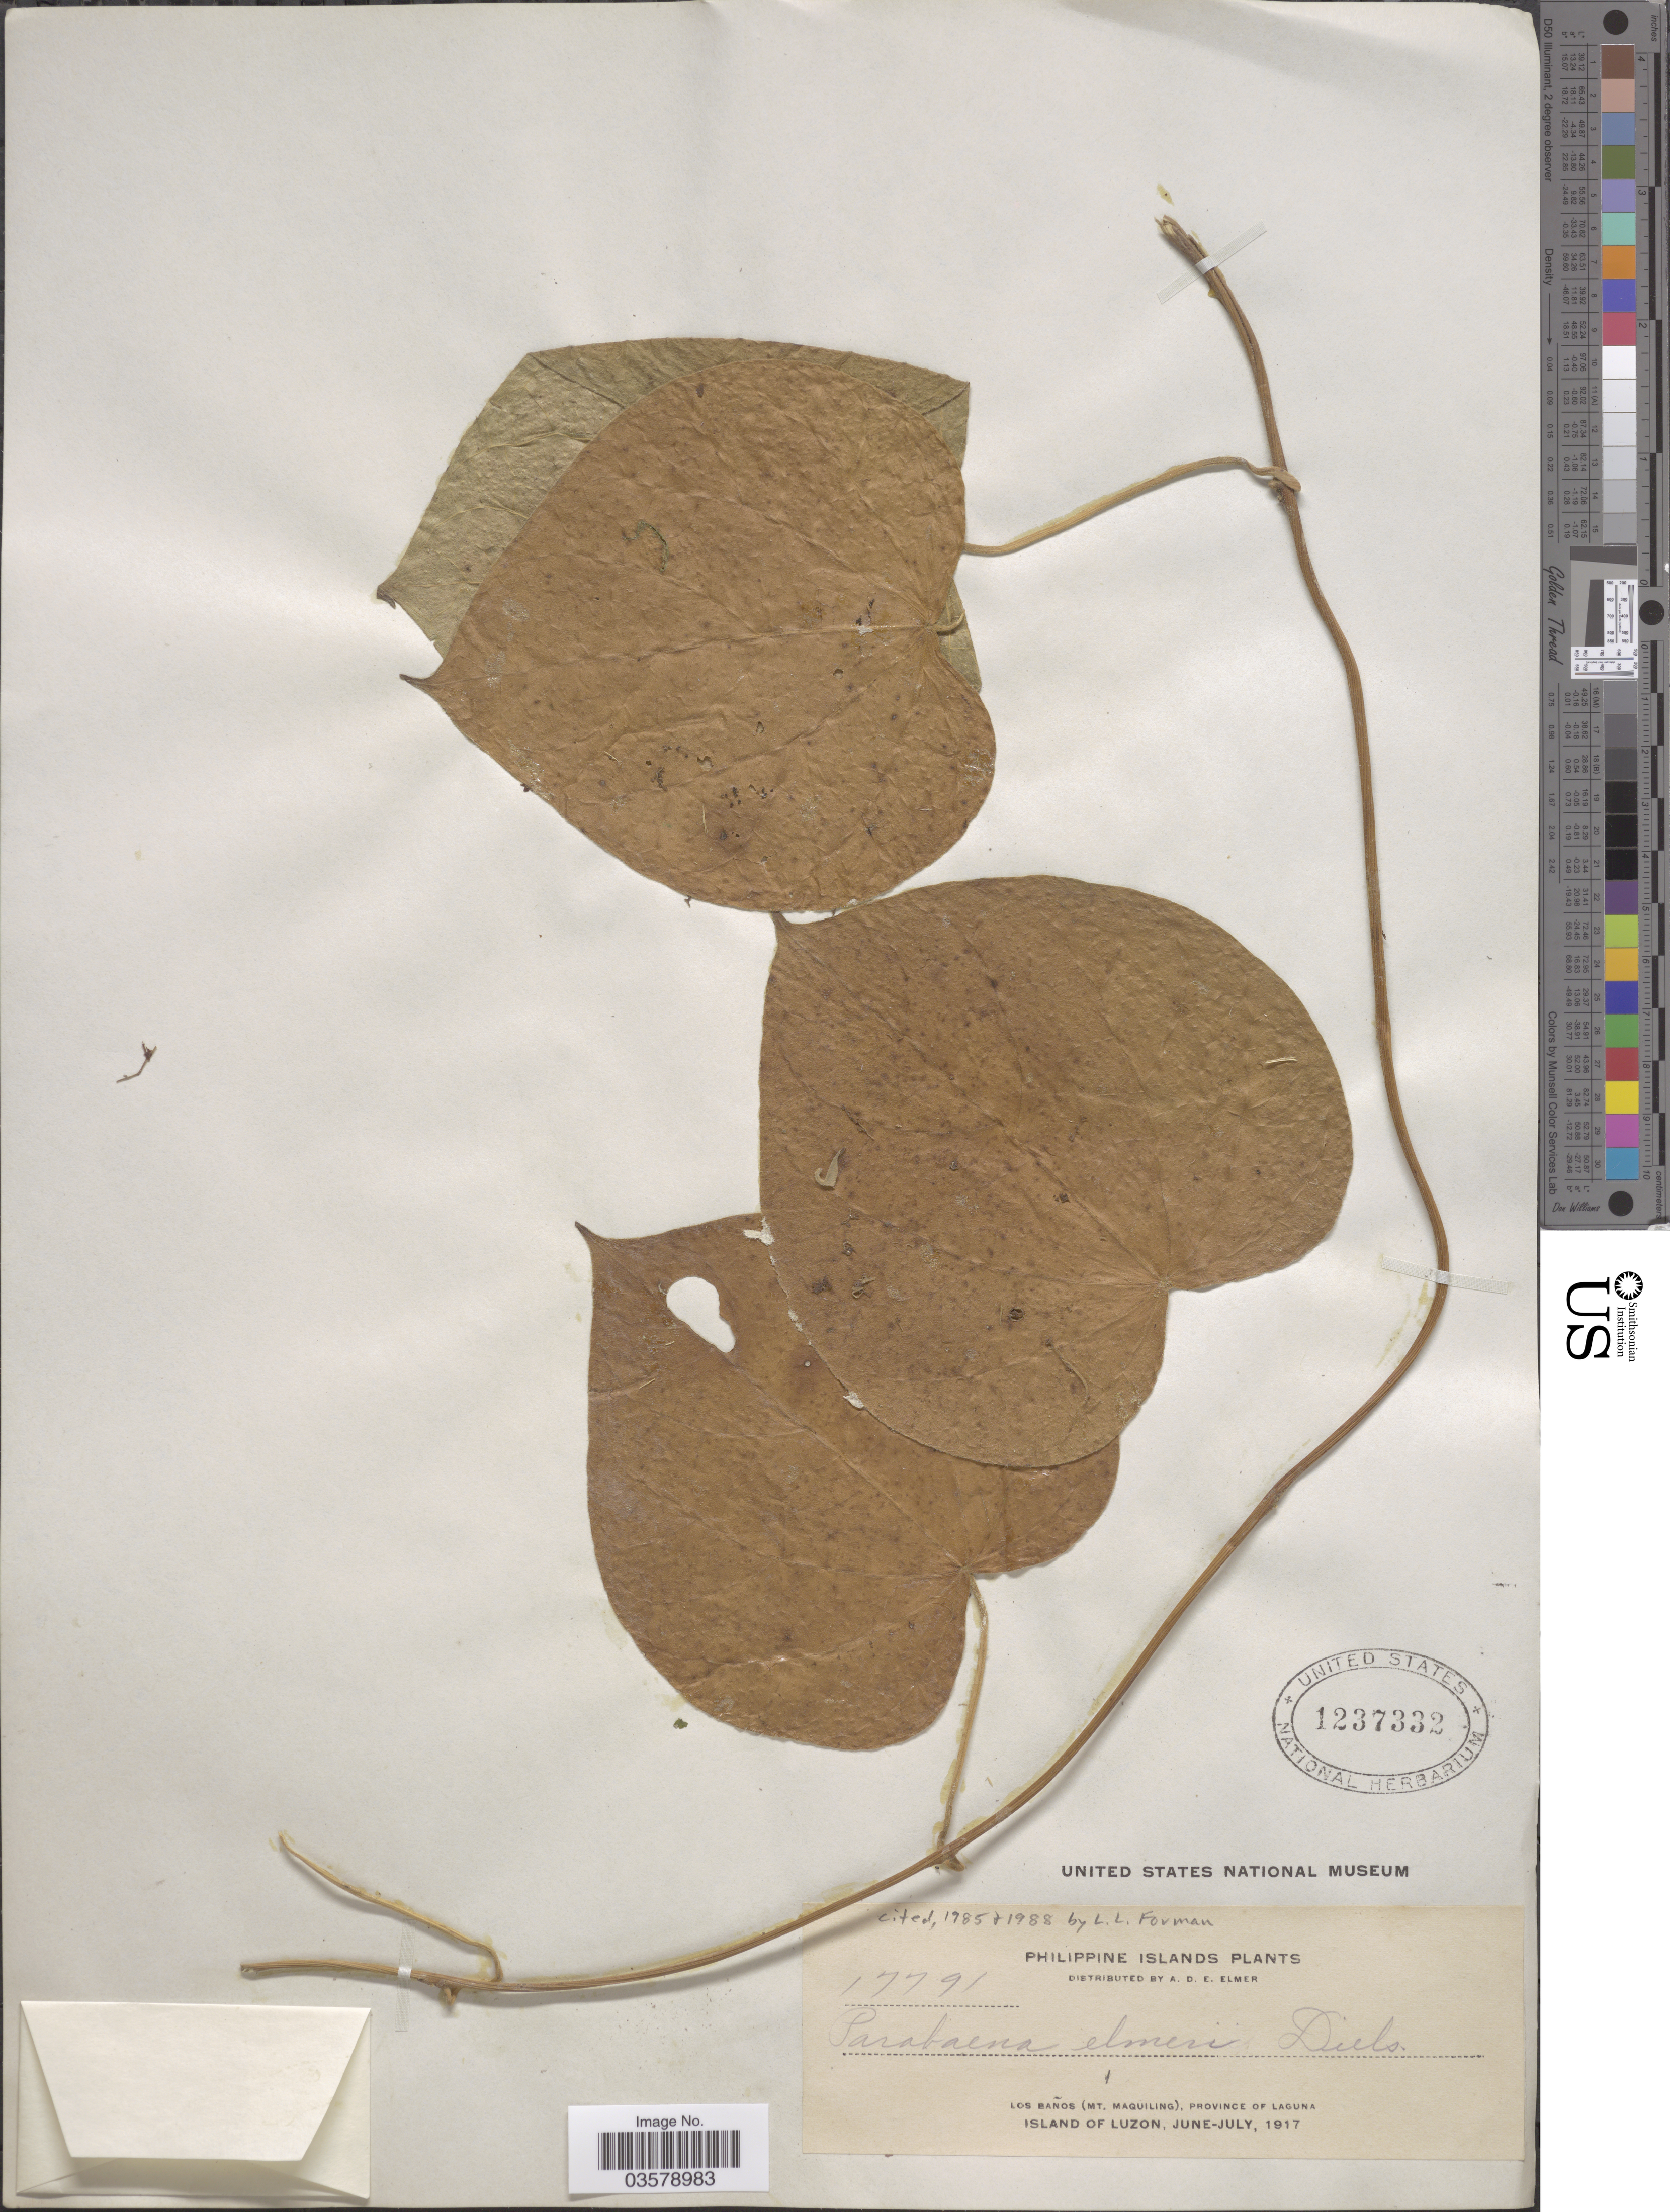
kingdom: Plantae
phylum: Tracheophyta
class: Magnoliopsida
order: Ranunculales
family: Menispermaceae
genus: Parabaena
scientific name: Parabaena elmeri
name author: Diels in Engl.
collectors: A. D. E. Elmer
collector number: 17791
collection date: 1917-06/1917-07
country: Philippines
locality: Los Banos (Mt. Maquiling), Province of Laguna. Island of Luzon.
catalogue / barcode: US 1237332